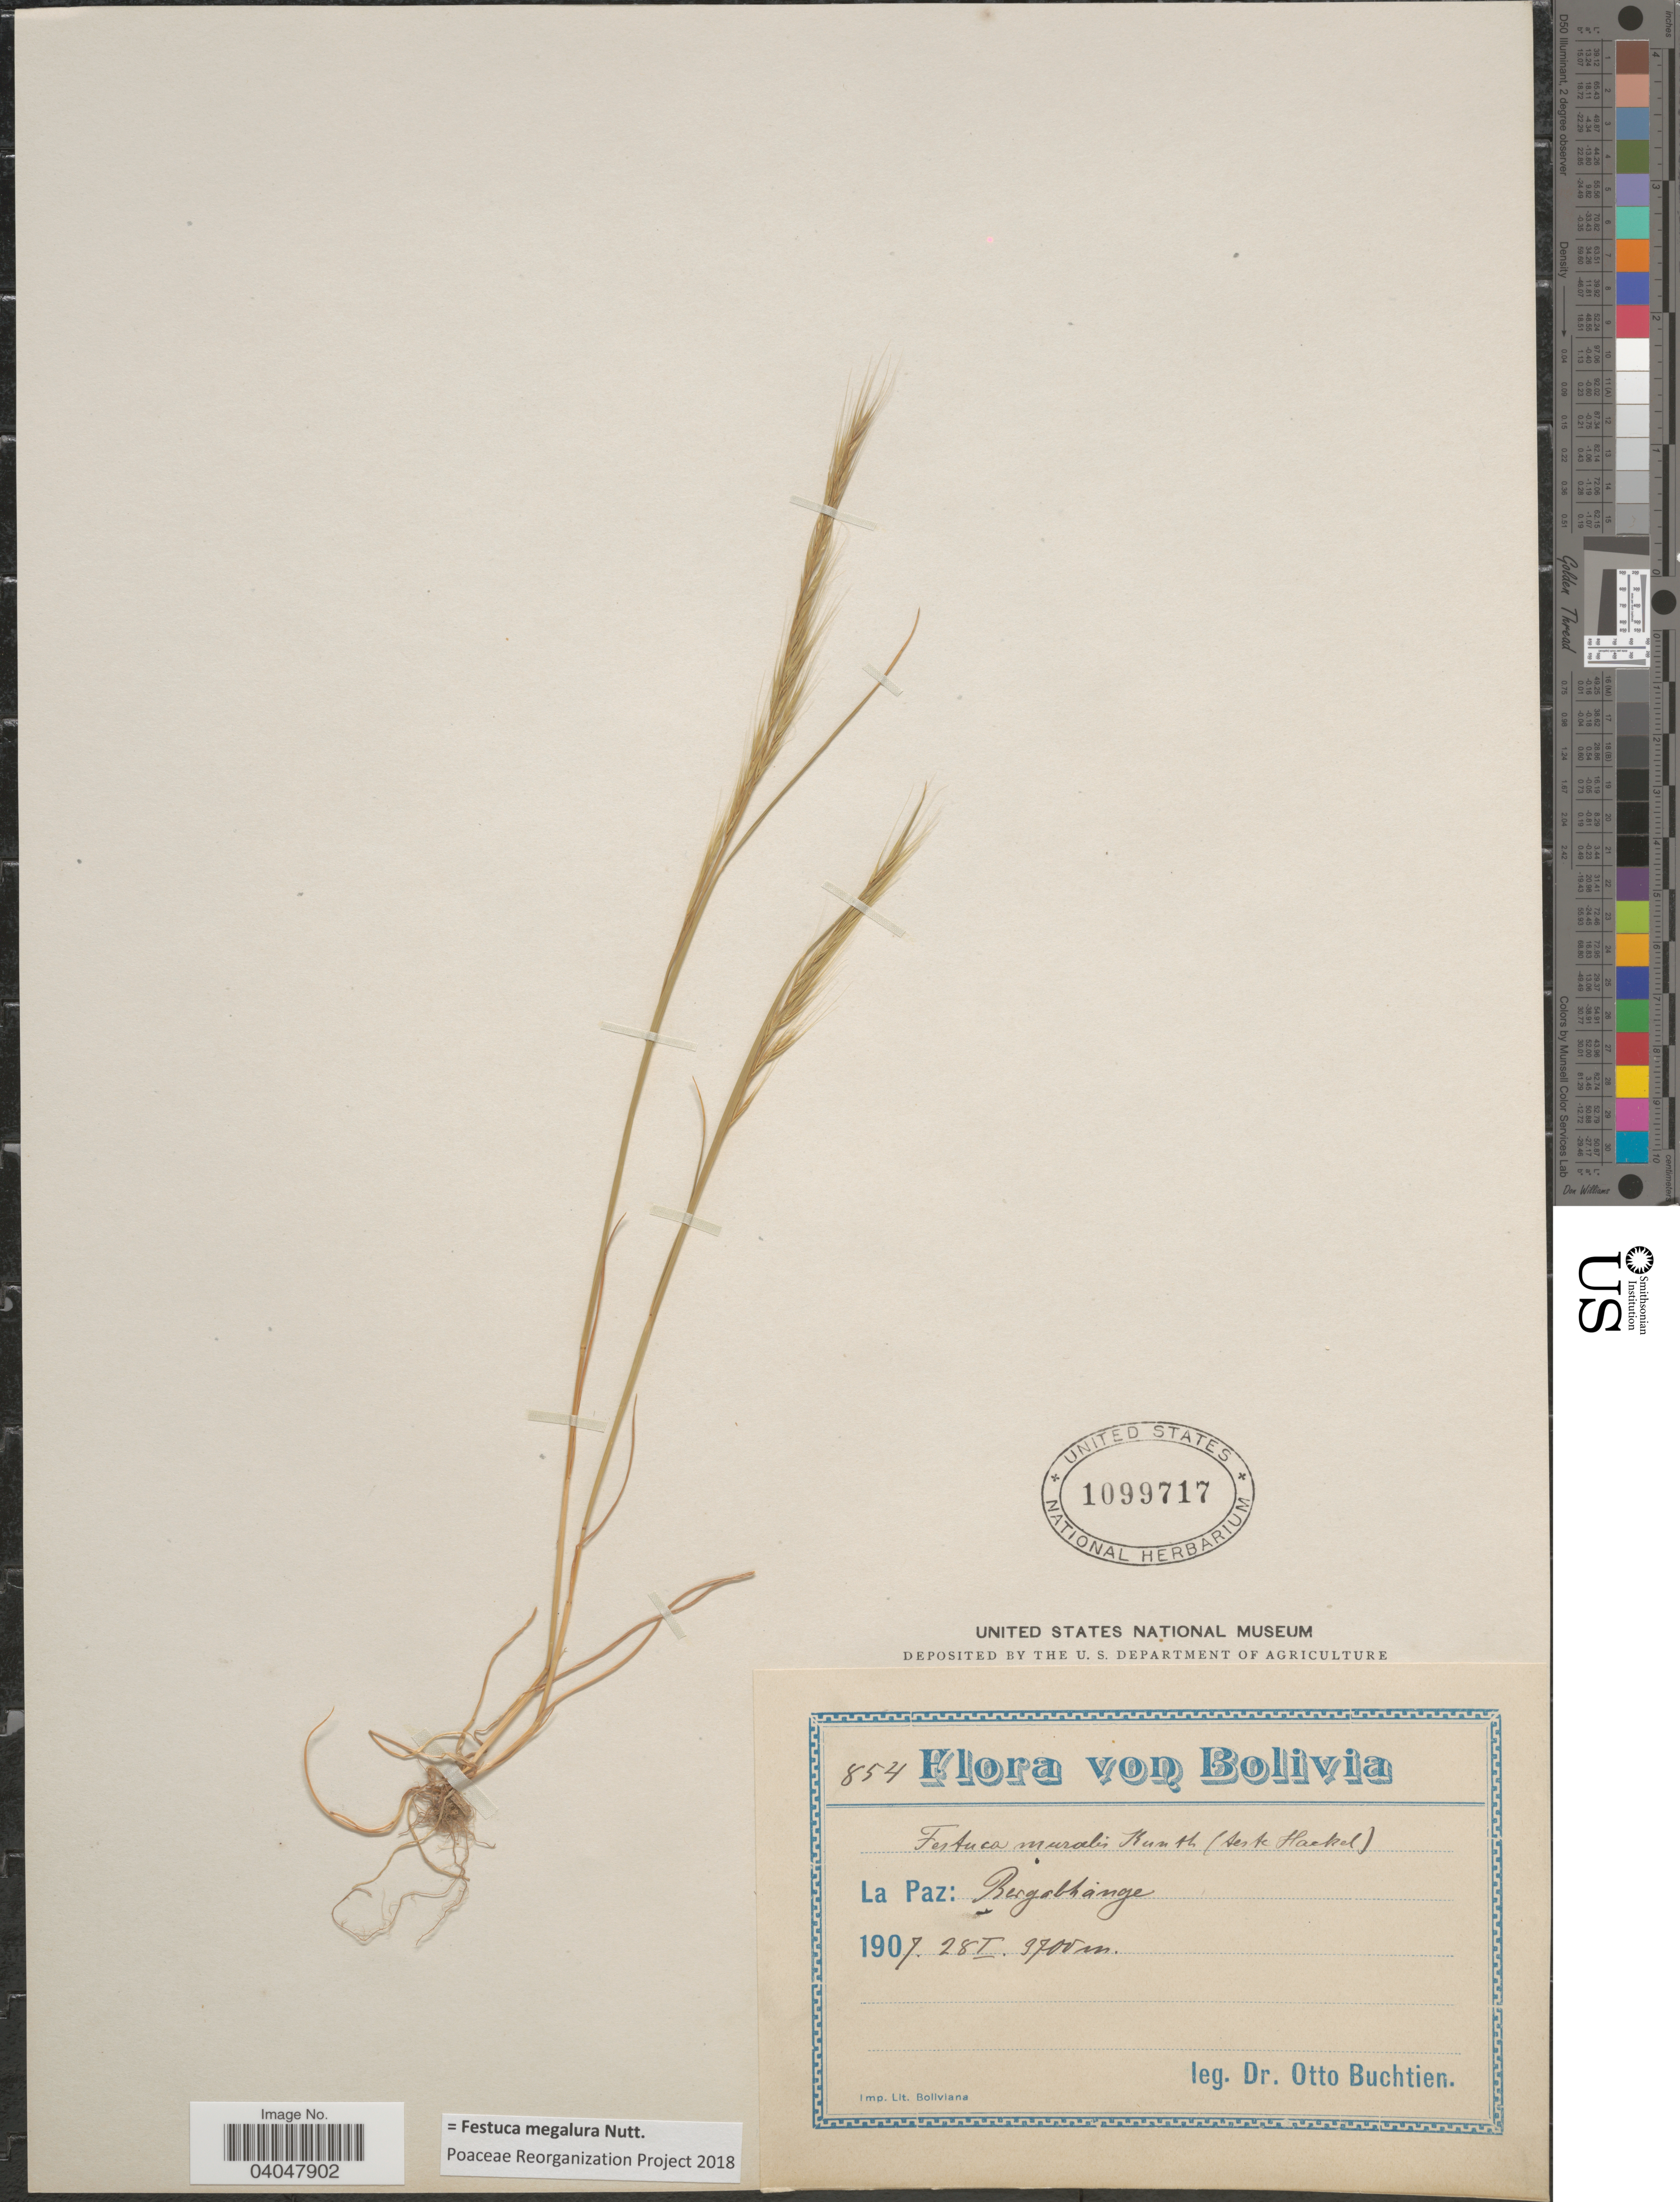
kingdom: Plantae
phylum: Tracheophyta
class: Liliopsida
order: Poales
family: Poaceae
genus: Festuca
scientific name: Festuca megalura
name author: Nutt.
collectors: O. Buchtien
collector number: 854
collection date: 1907-01-28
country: Bolivia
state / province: La Paz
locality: Bergabhange.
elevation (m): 3700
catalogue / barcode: US 1099717